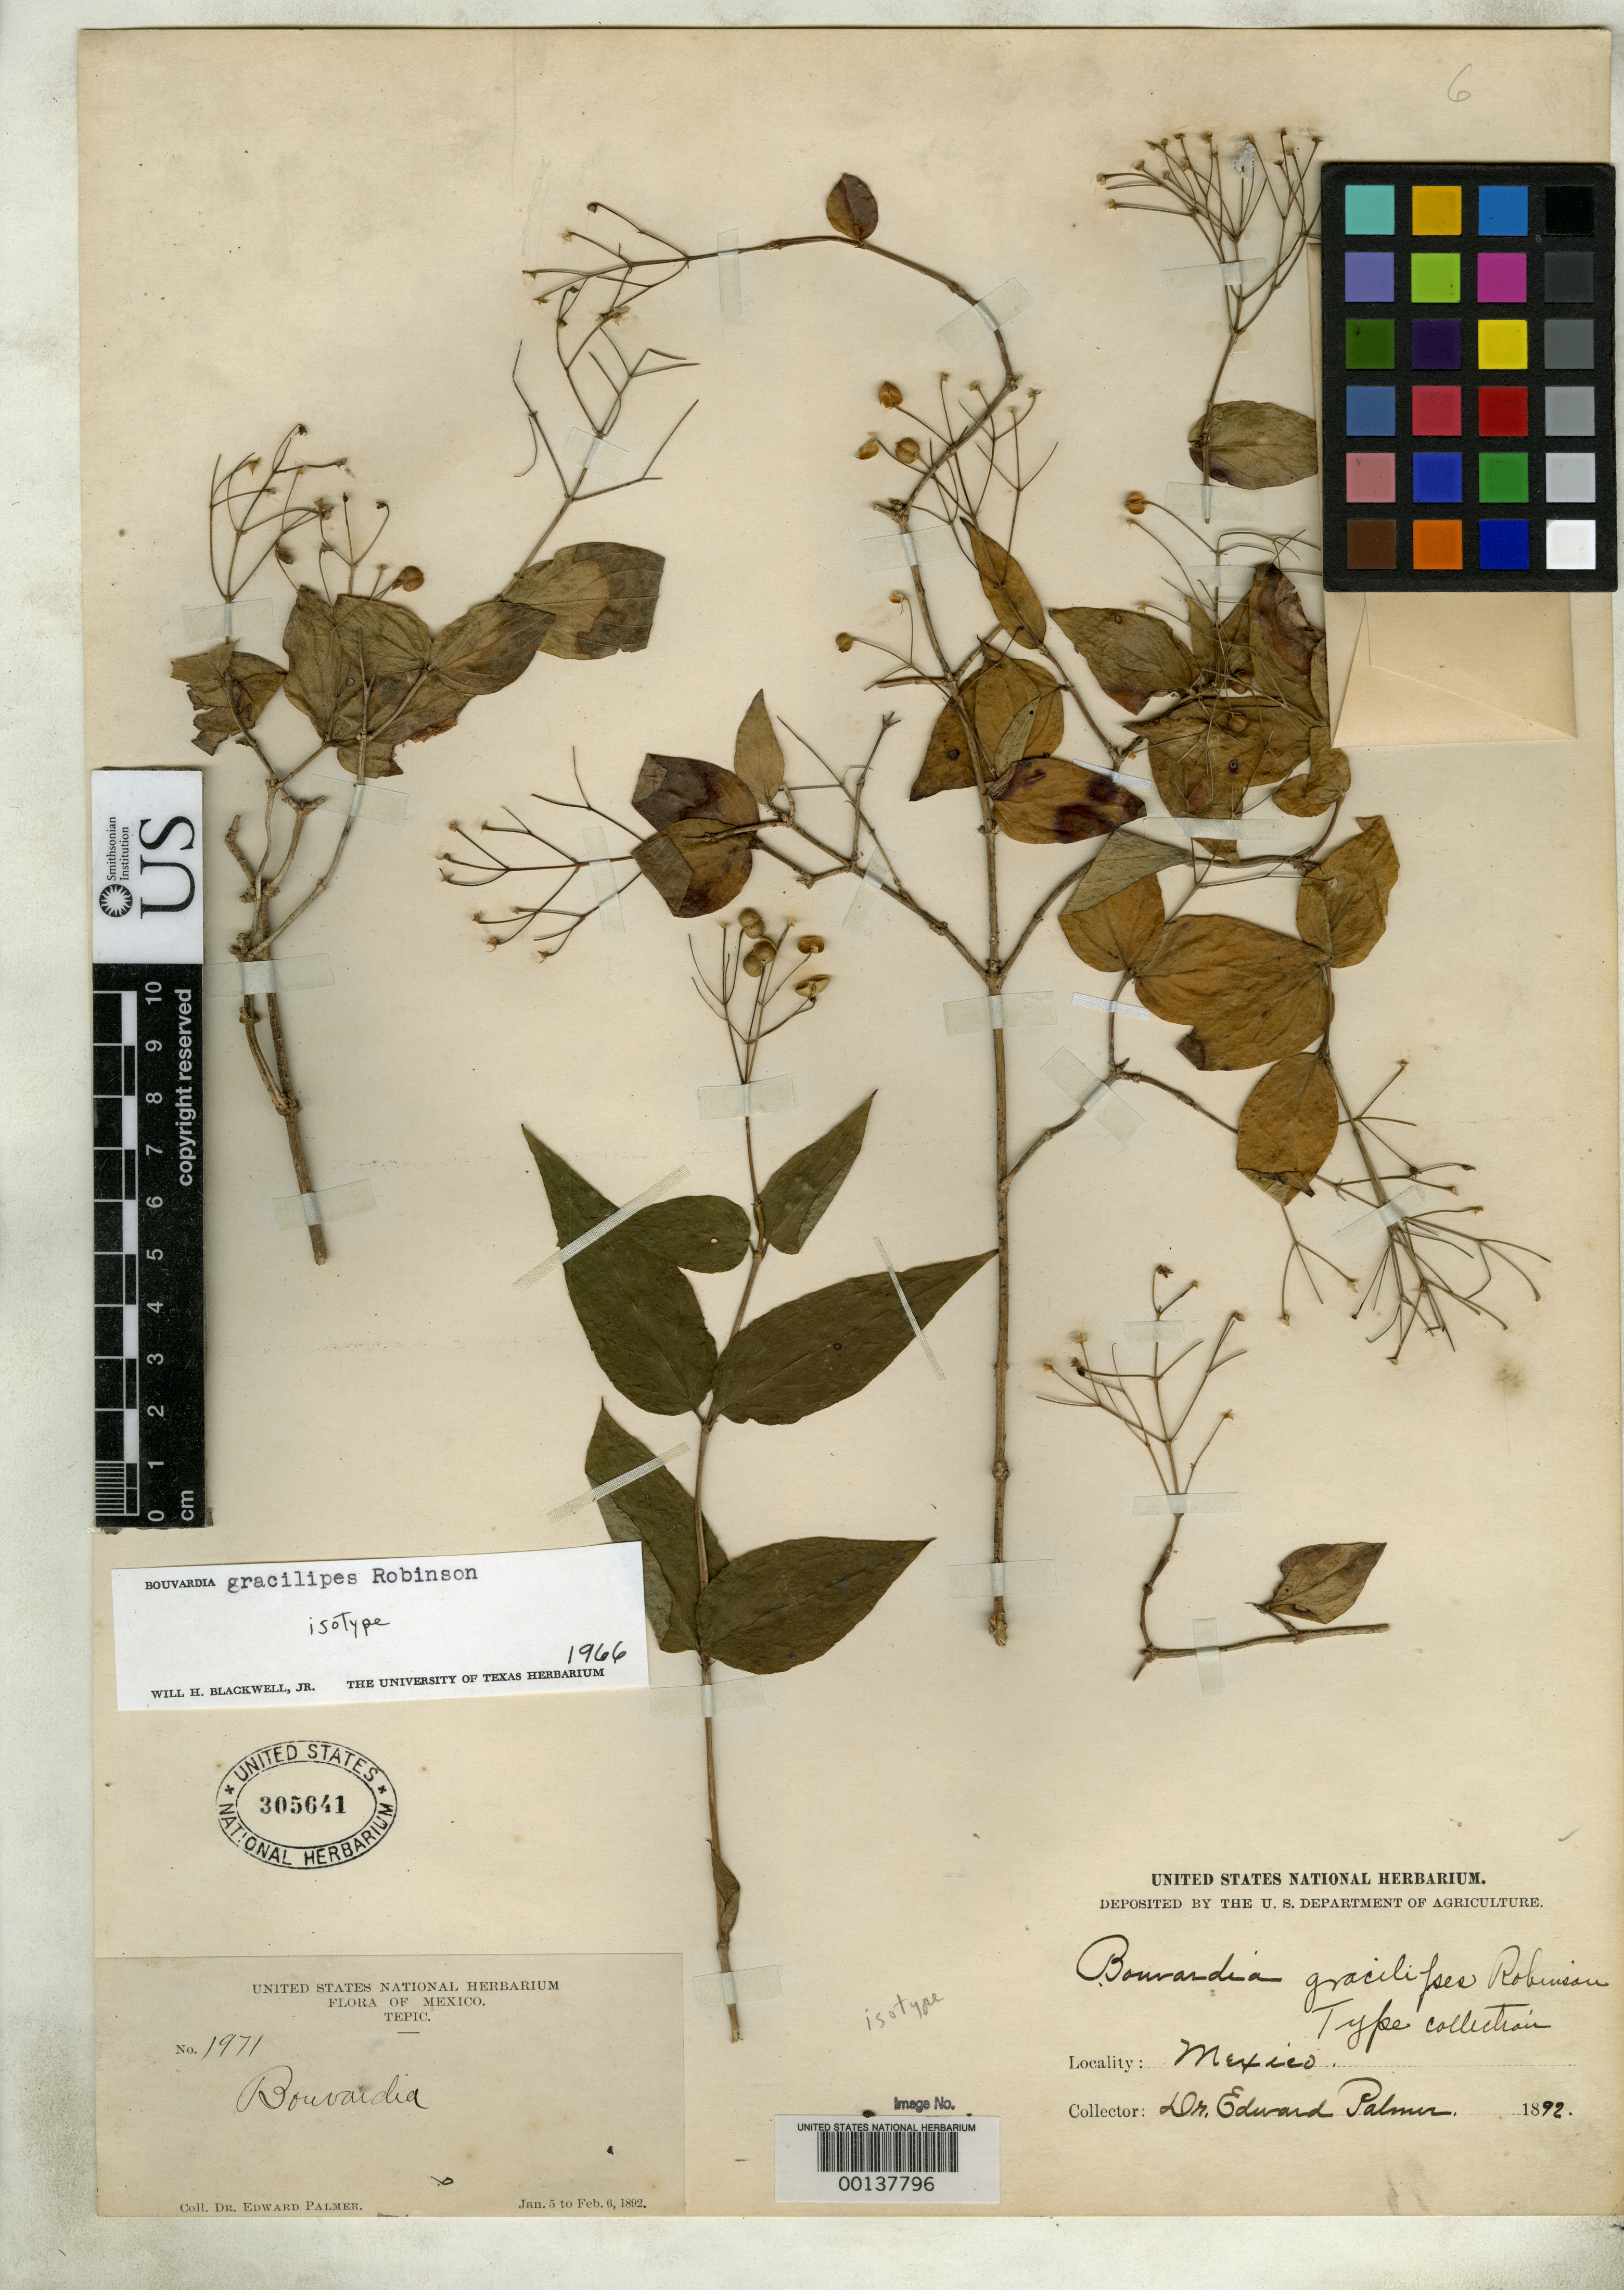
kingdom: Plantae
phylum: Tracheophyta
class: Magnoliopsida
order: Gentianales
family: Rubiaceae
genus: Bouvardia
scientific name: Bouvardia gracilipes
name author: B.L. Rob.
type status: Isotype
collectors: E. Palmer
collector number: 1971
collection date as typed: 05 Jan 1892 to 06 Feb 1892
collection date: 1892-01-05/1892-02-06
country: Mexico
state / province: Nayarit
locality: Tepic.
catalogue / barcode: US 305641